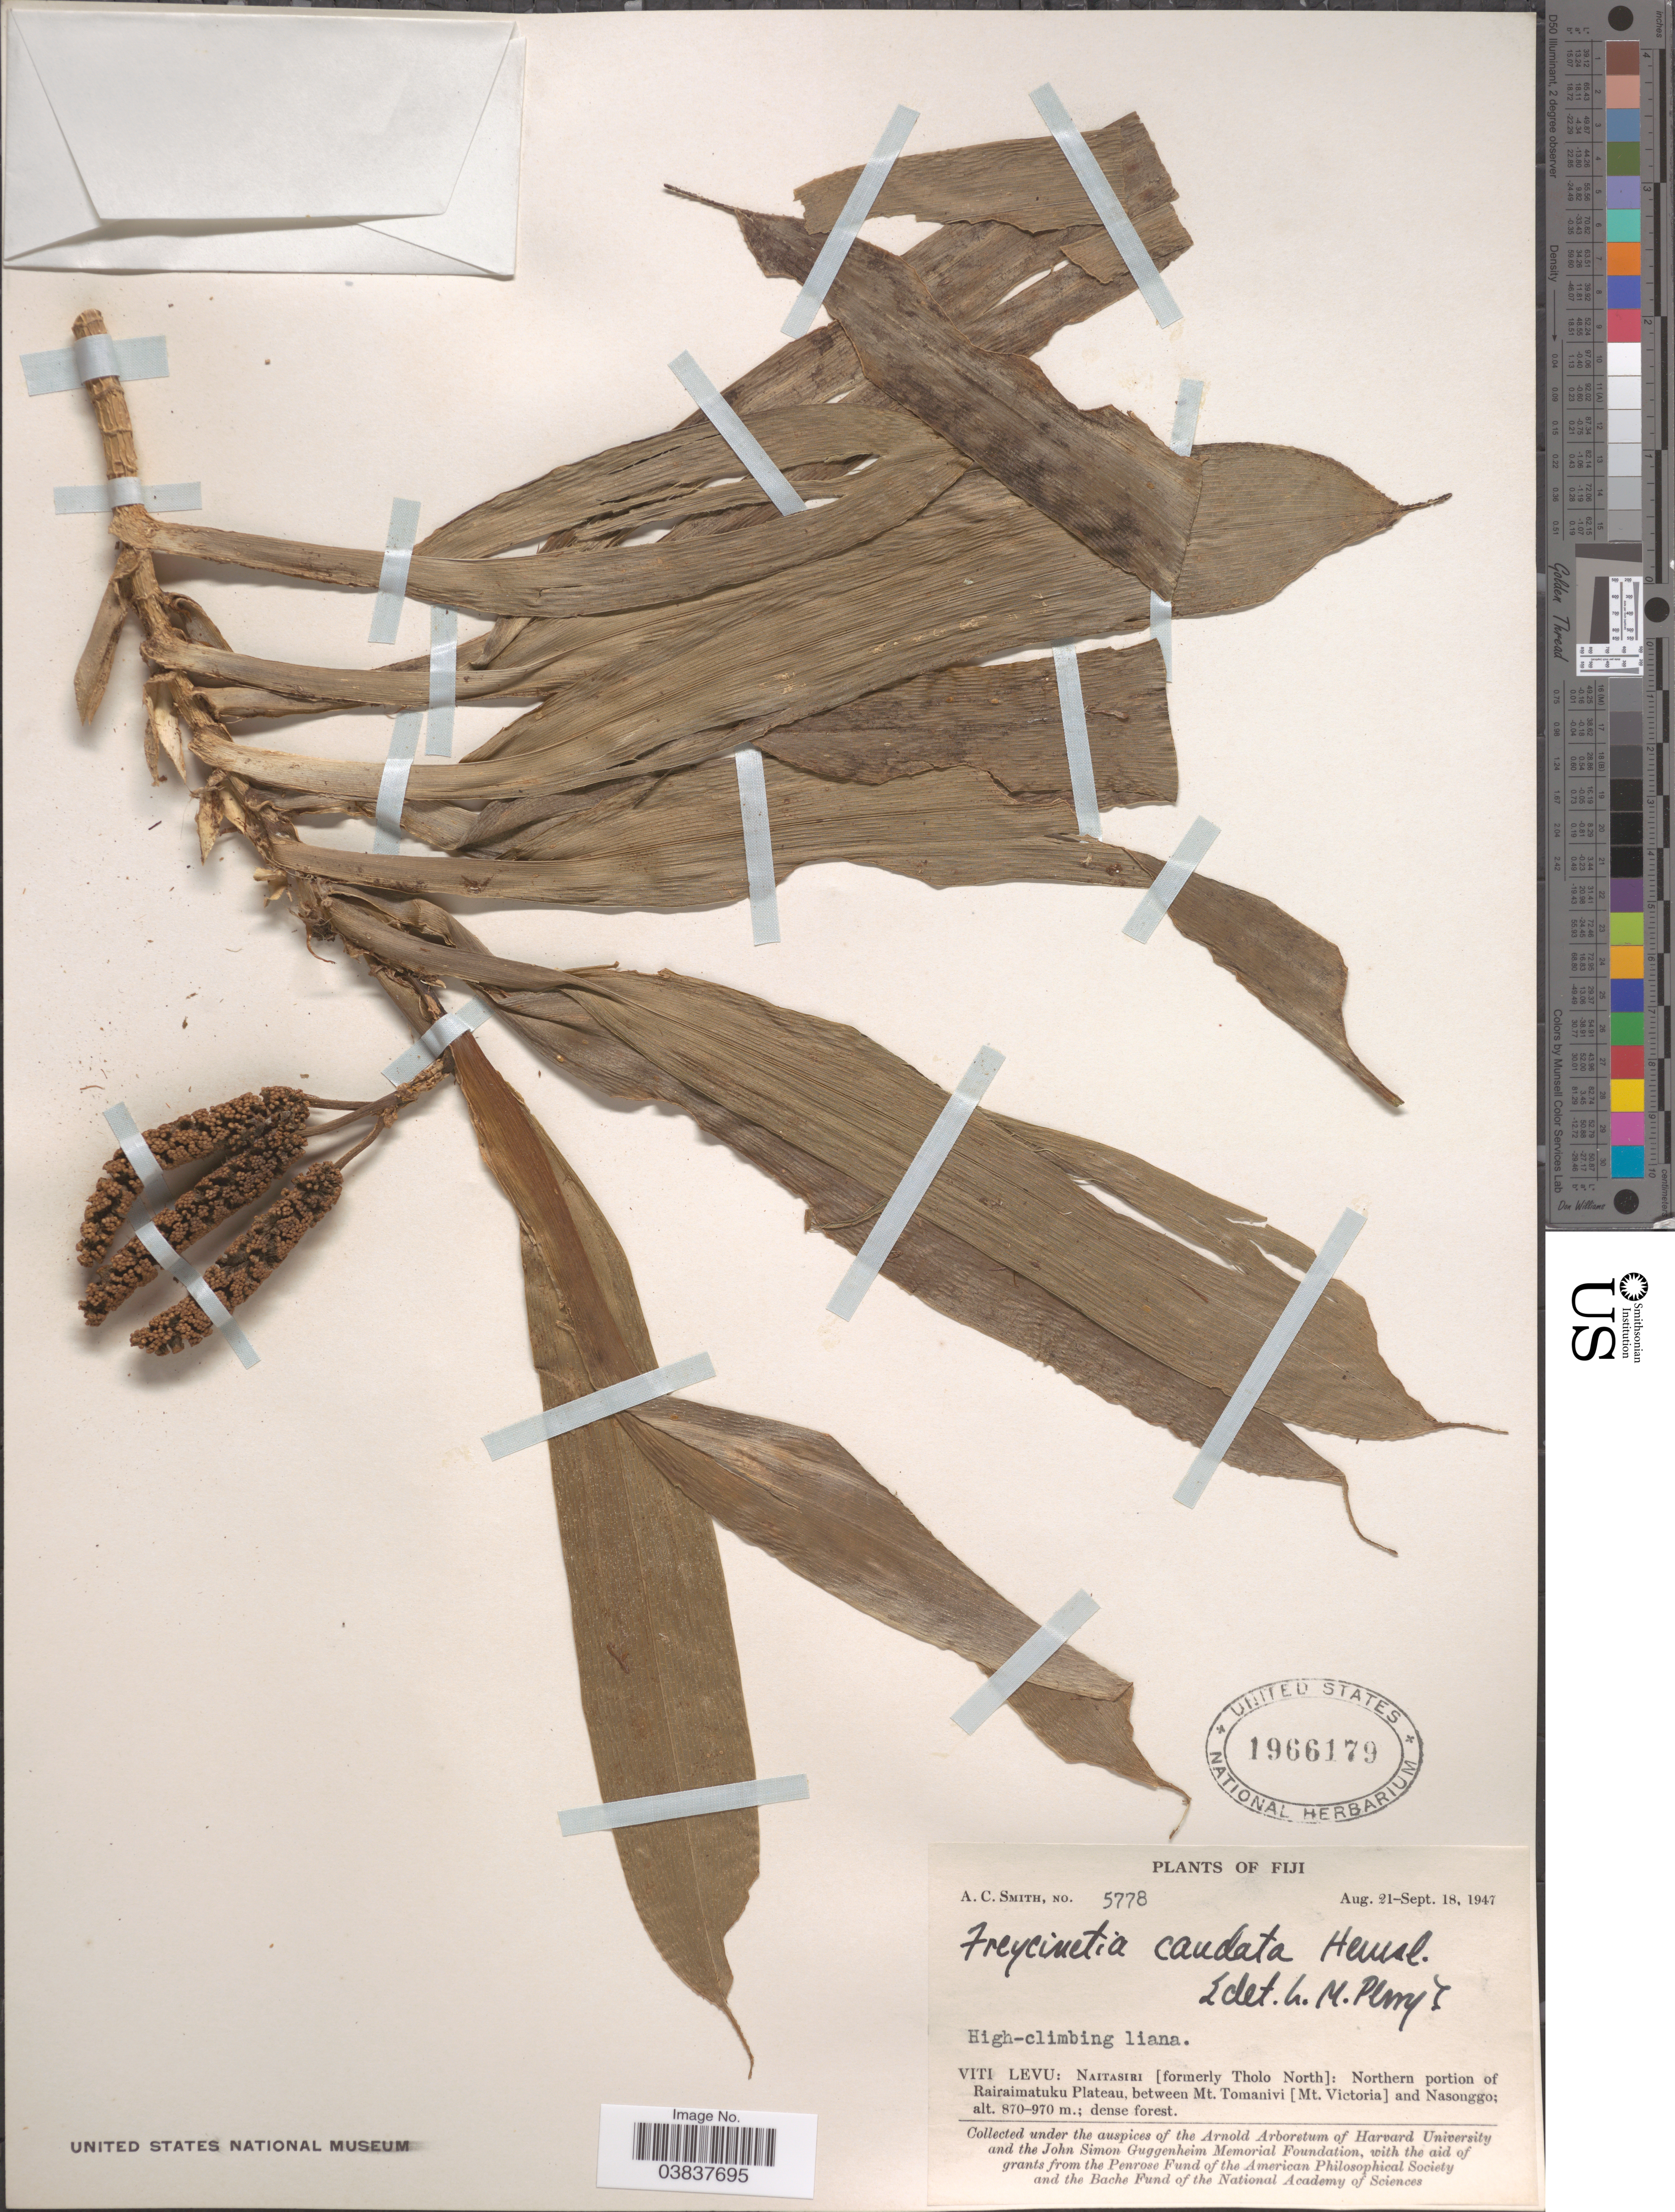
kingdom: Plantae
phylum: Tracheophyta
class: Liliopsida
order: Pandanales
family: Pandanaceae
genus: Freycinetia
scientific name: Freycinetia caudata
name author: Hemsl.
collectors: A. C. Smith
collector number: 5778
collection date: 1947-08-21/1947-09-18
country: Fiji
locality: Viti Levu: Naitasiri [formerly Tholo North]: Northern portion of Rairaimatuku Plateau, between Mt. Tomanivi [Mt. Victoria] and Nasonggo.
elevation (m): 870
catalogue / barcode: US 1966179